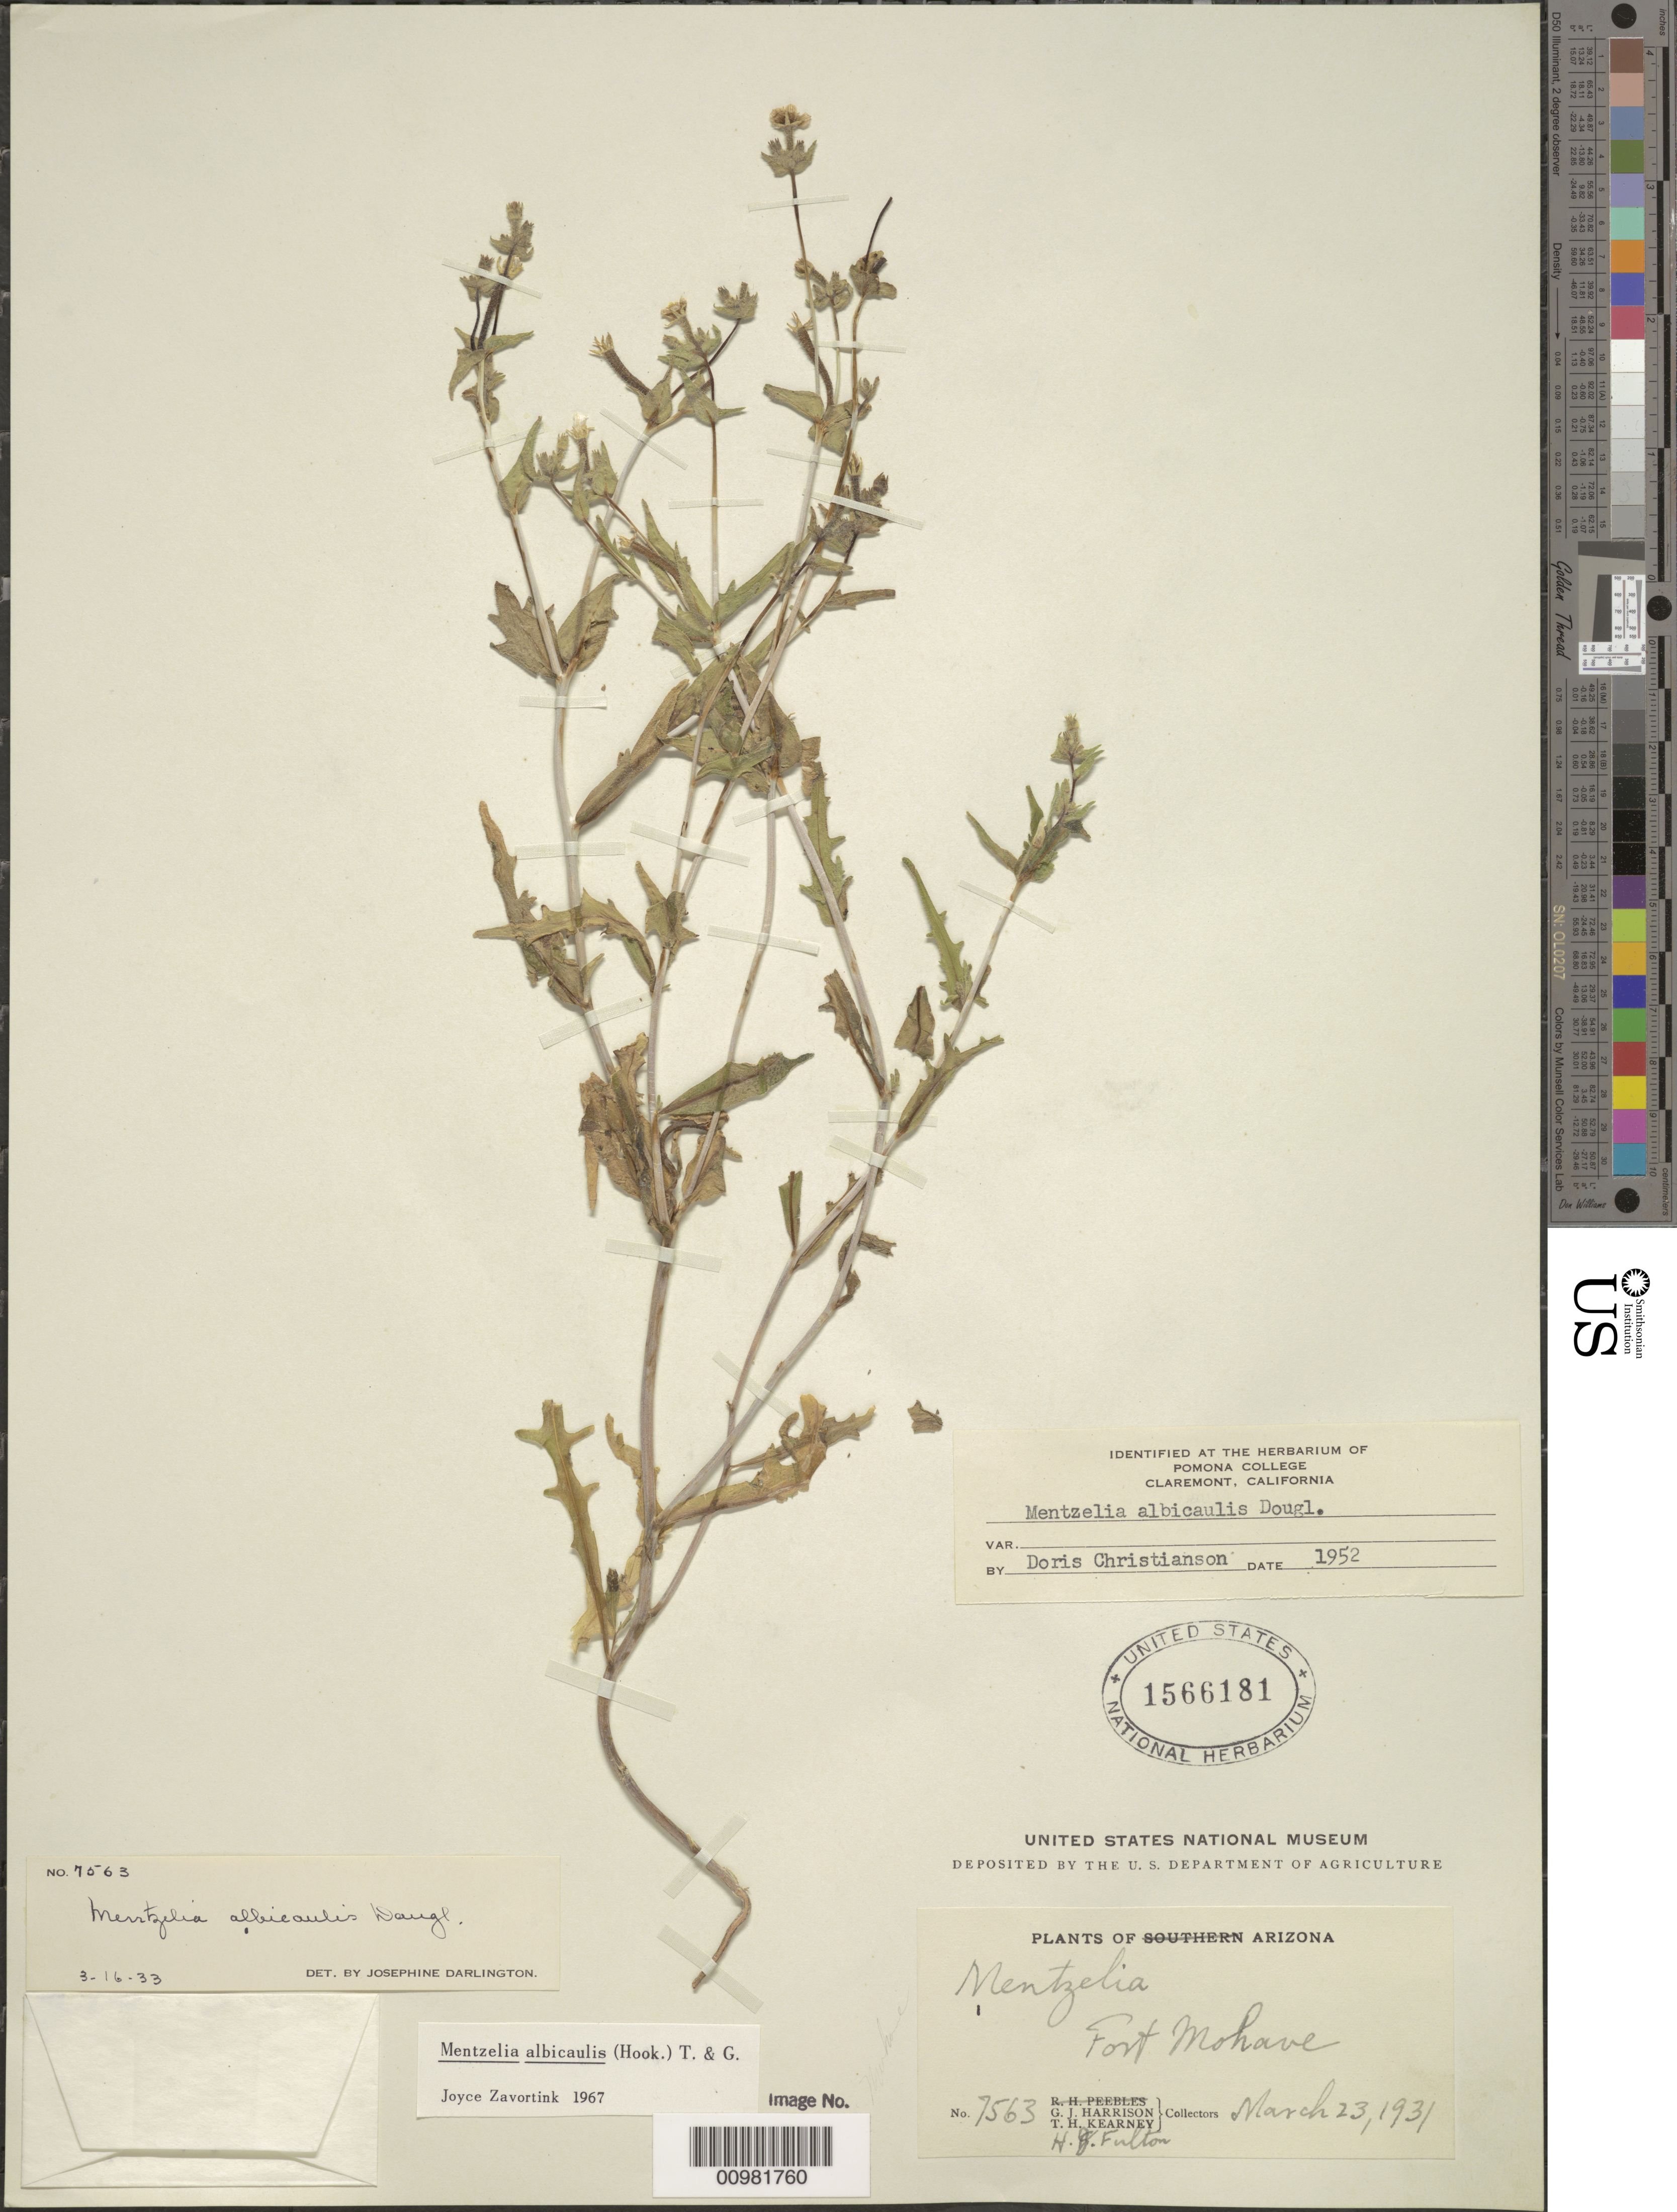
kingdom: Plantae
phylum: Tracheophyta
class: Magnoliopsida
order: Cornales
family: Loasaceae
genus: Mentzelia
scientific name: Mentzelia albicaulis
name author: (Douglas ex Hook.) Douglas ex Torr. & A. Gray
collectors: G. J. Harrison & T. H. Kearney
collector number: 7563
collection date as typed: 23 Mar 1931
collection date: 1931-03-23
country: United States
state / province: Arizona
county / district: Mohave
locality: Fort Mohave.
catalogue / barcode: US 1566181